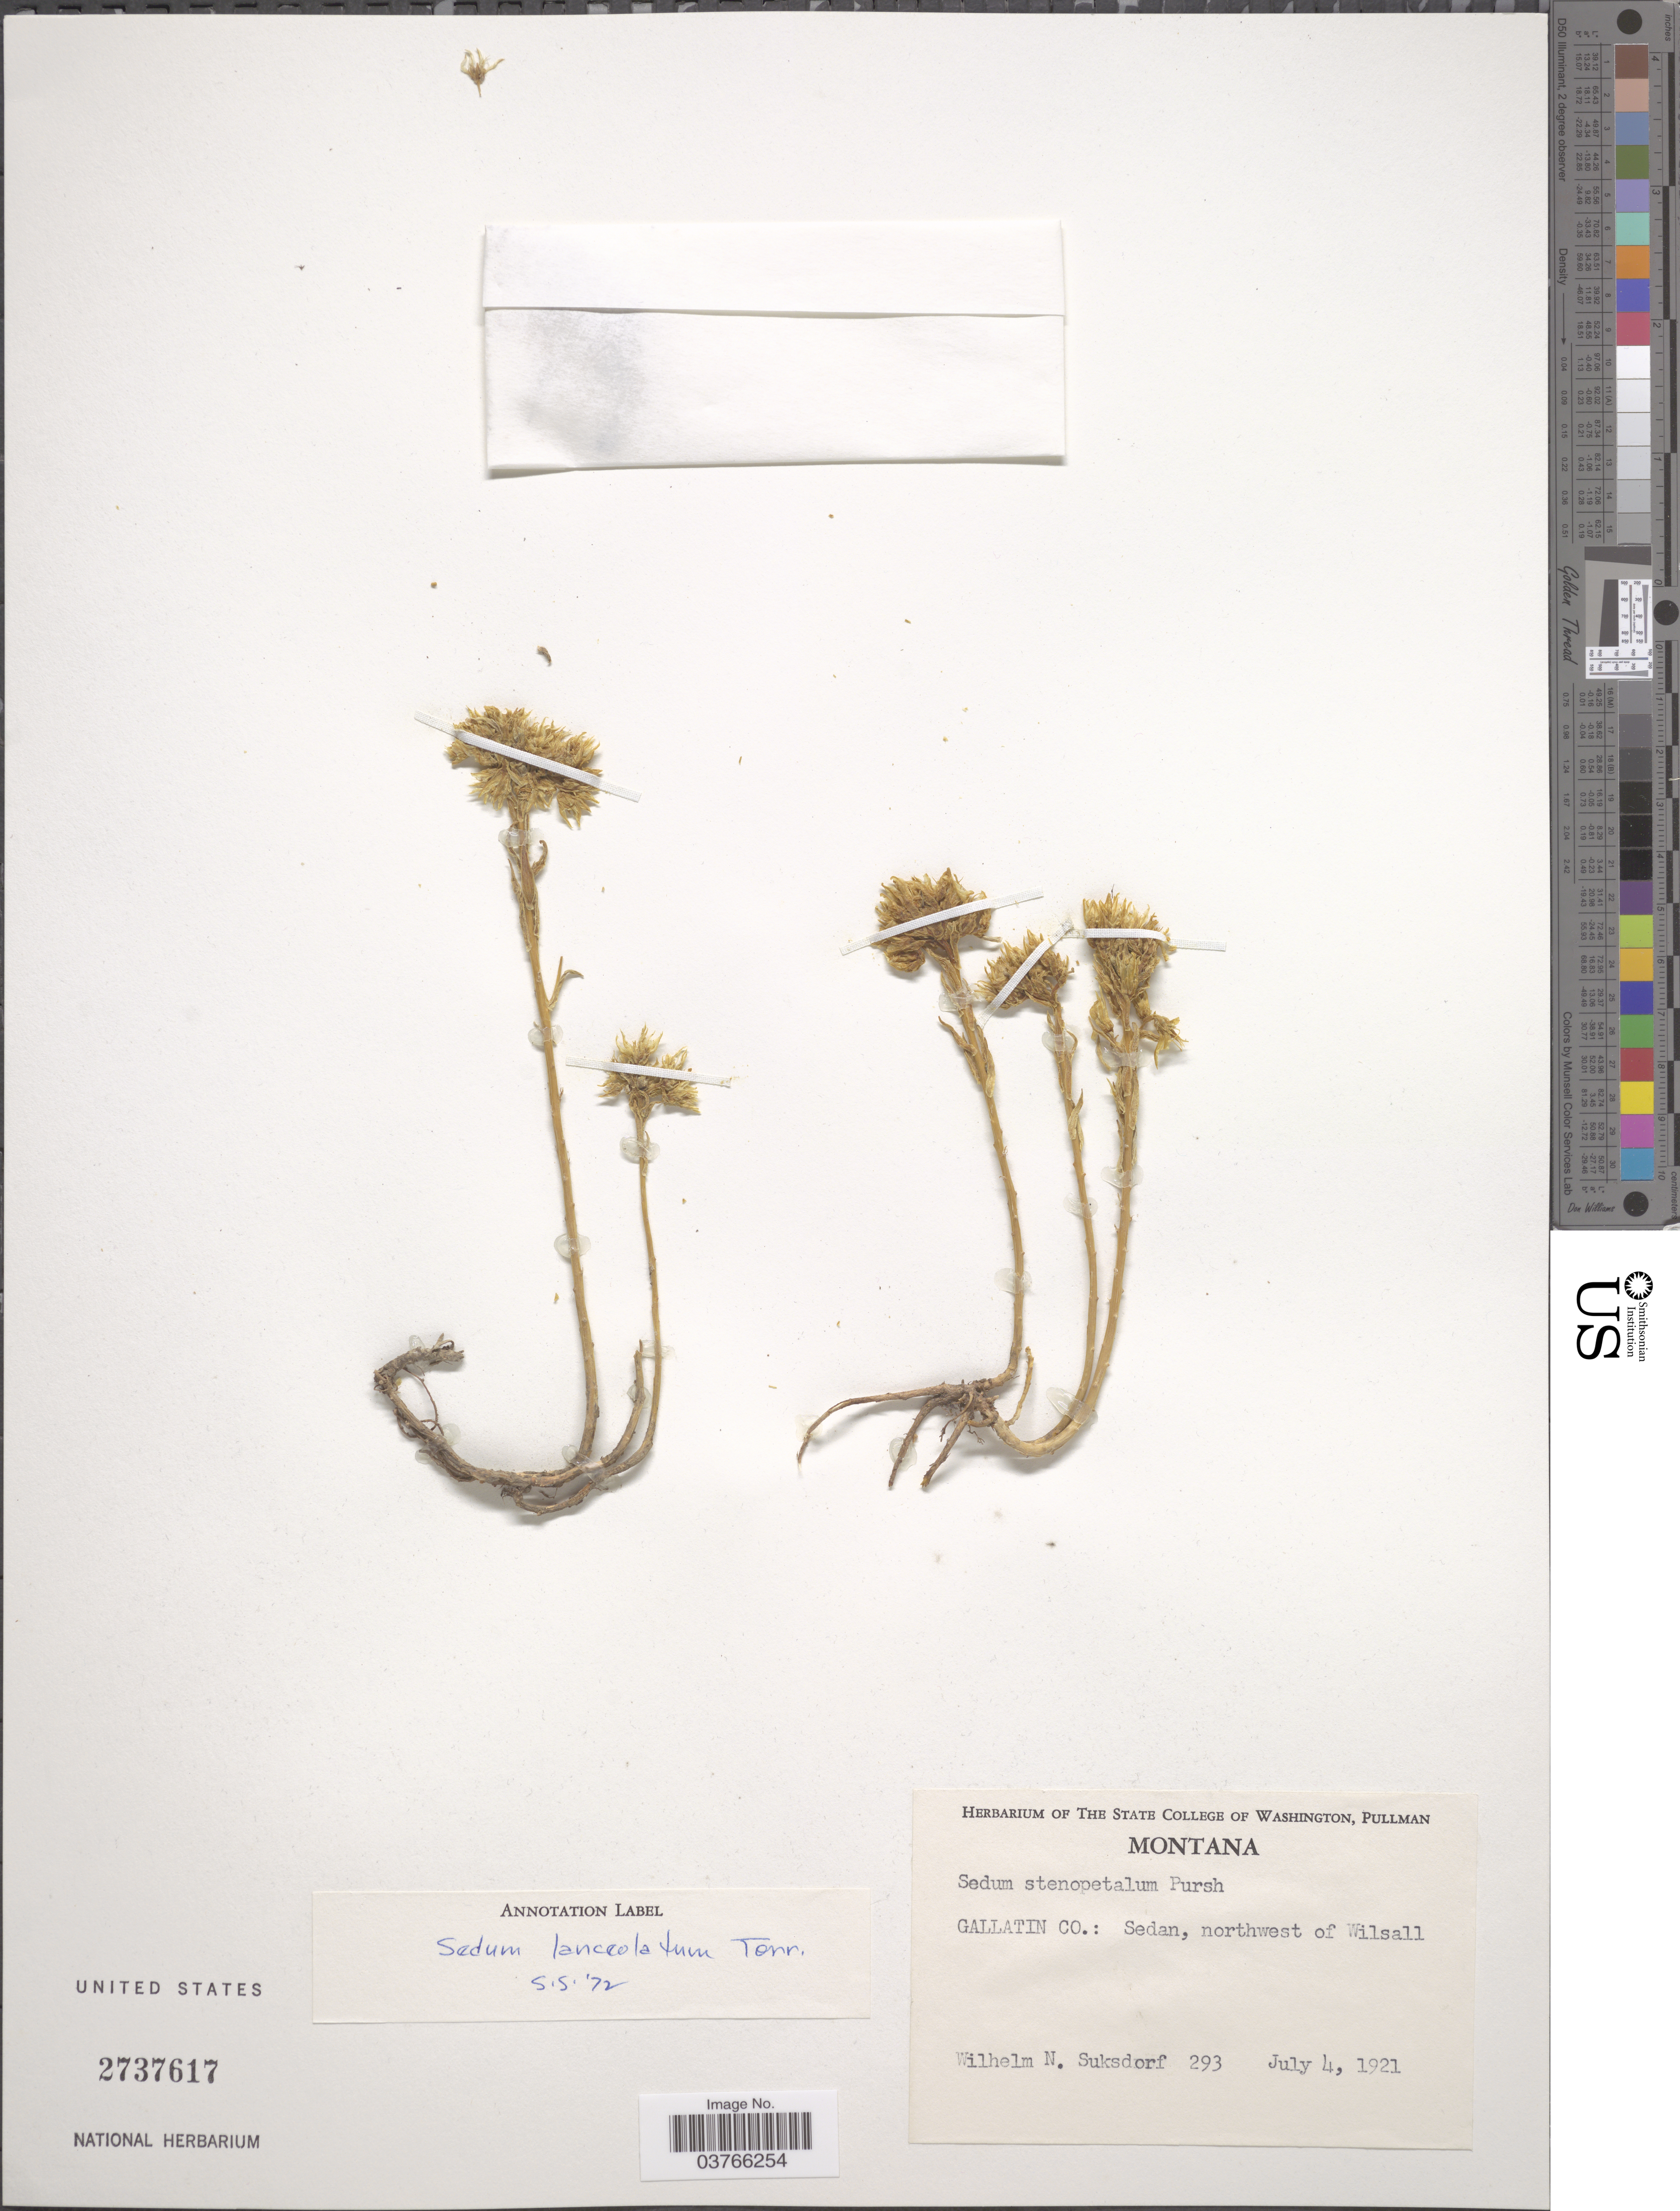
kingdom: Plantae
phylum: Tracheophyta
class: Magnoliopsida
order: Saxifragales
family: Crassulaceae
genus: Sedum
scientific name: Sedum lanceolatum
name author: Torr.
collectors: W. N. Suksdorf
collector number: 293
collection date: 1921-07-04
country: United States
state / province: Montana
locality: Gallatin Co.: Sedan, northwest of Wilsall.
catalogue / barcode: US 2737617